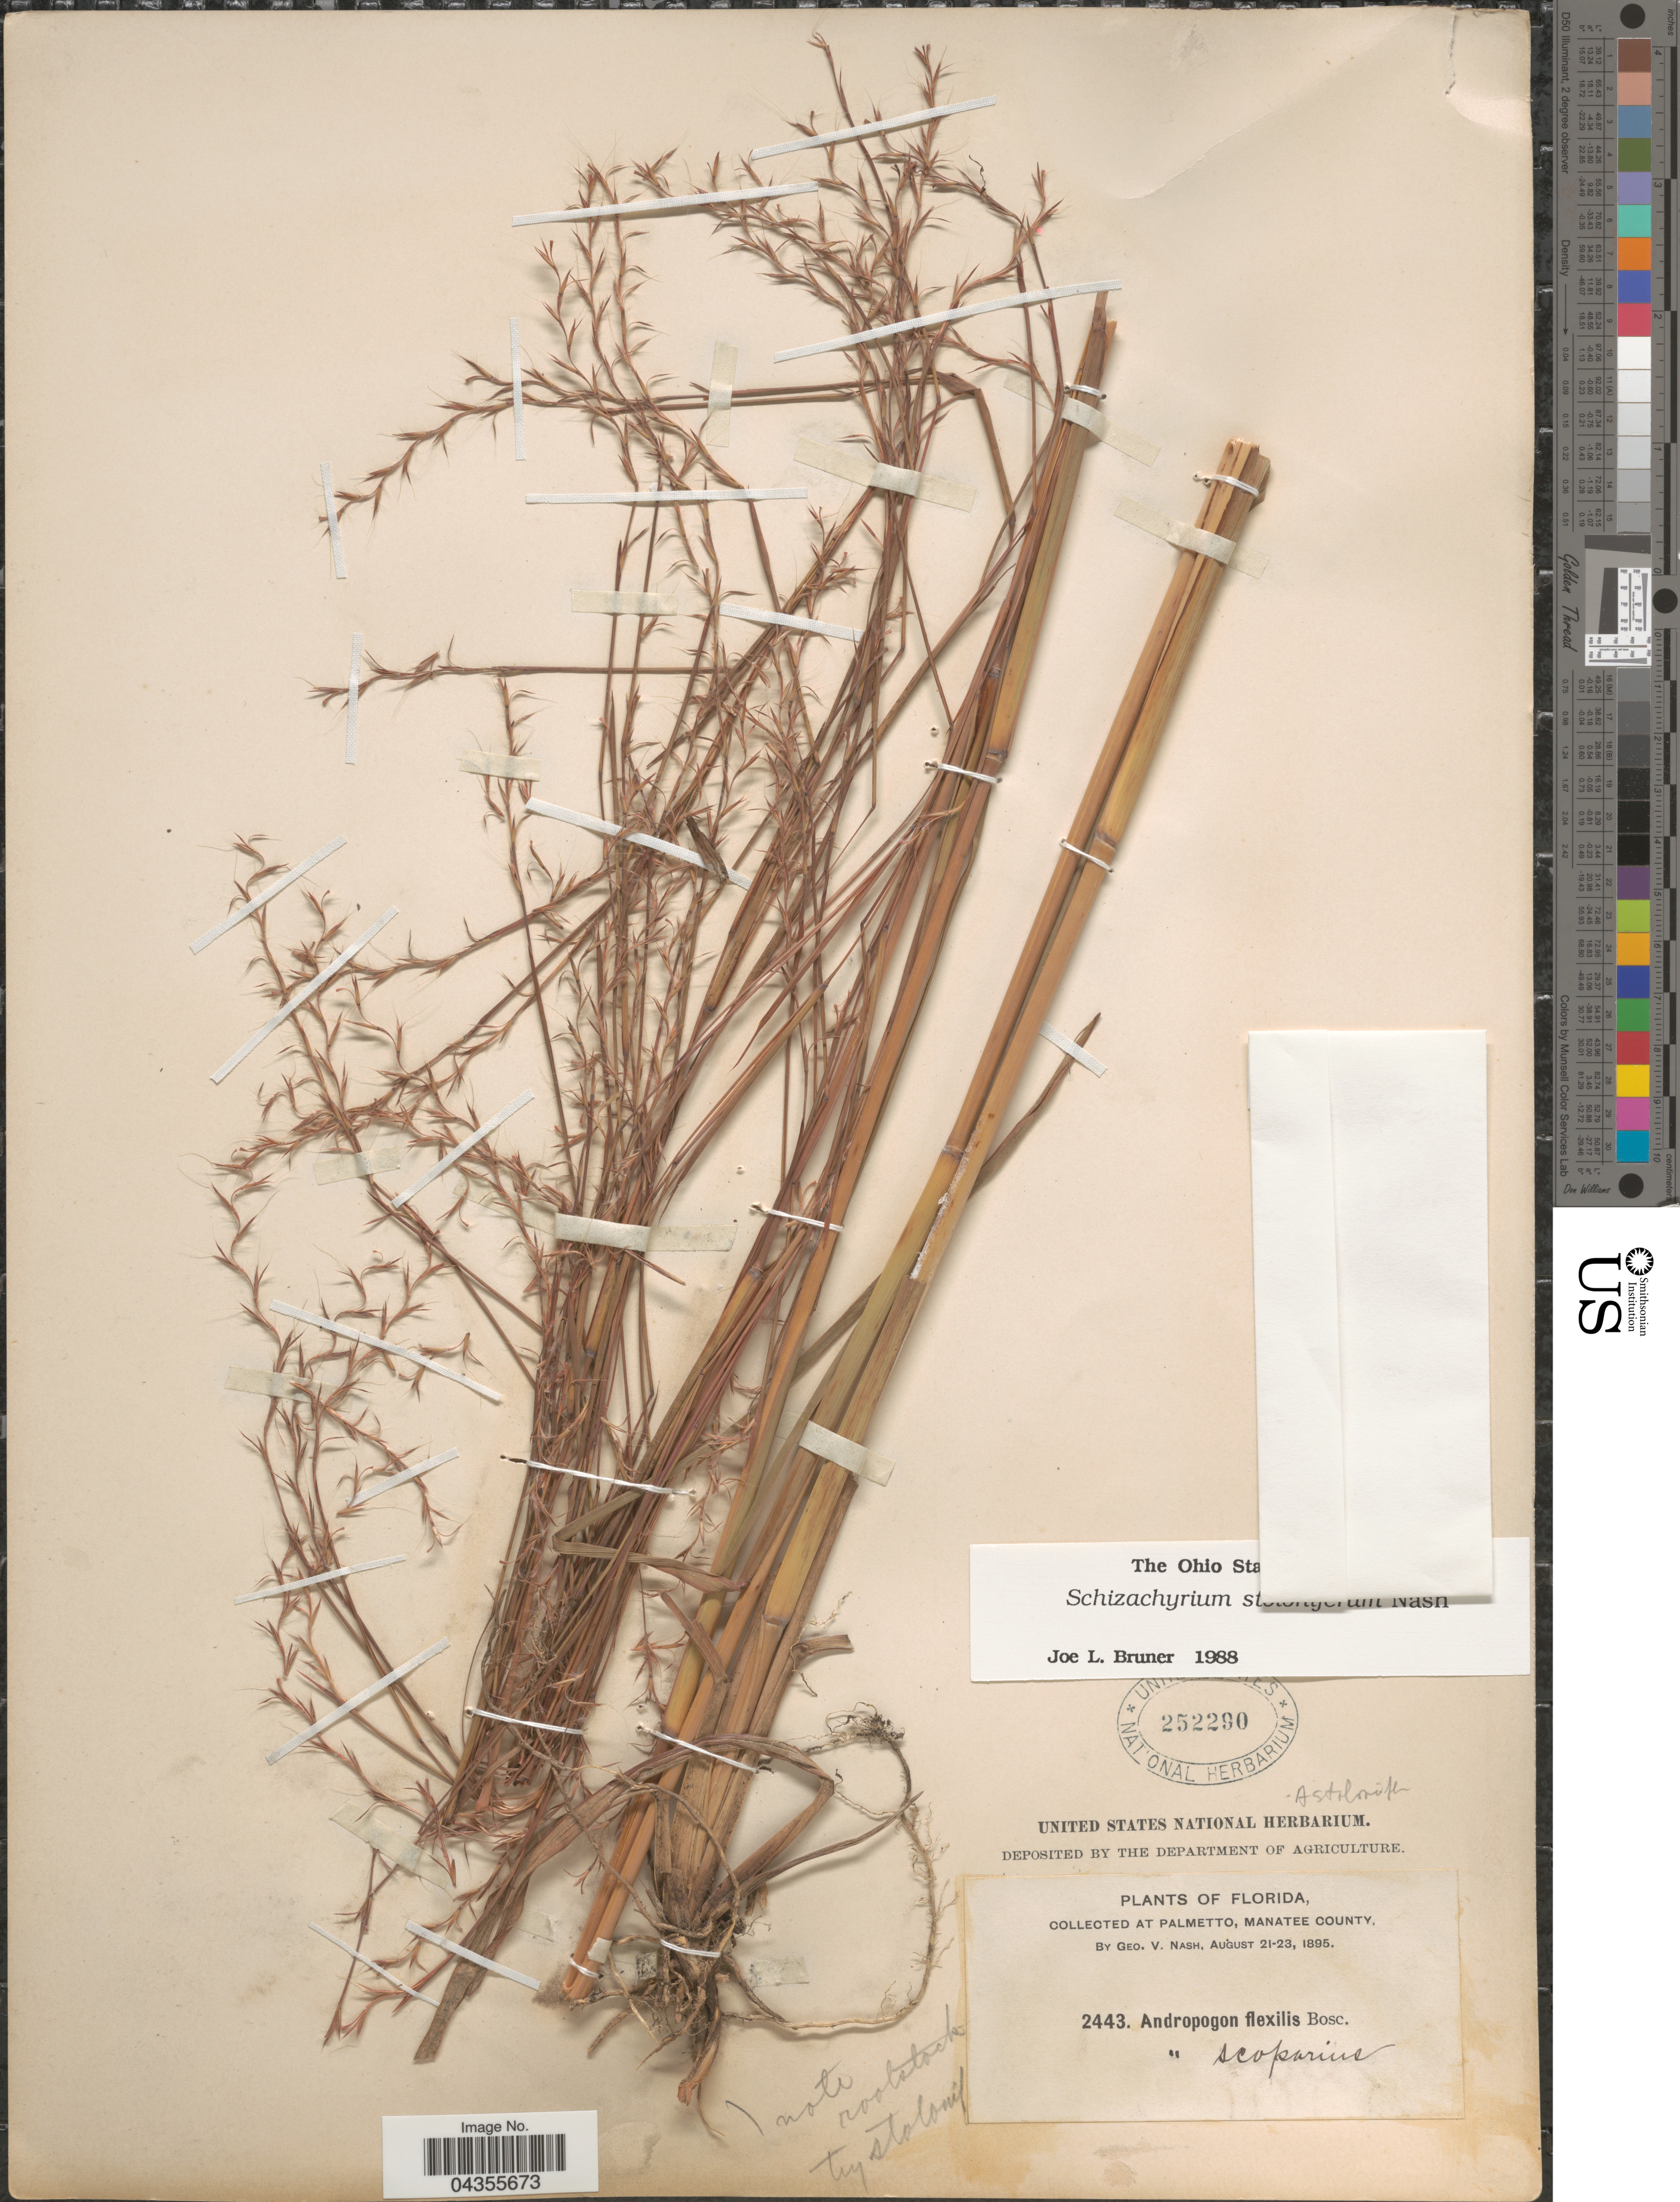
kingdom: Plantae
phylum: Tracheophyta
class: Liliopsida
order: Poales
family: Poaceae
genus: Schizachyrium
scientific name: Schizachyrium scoparium var. stoloniferum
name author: (Nash) Wipff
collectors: G. V. Nash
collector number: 2443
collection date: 1895-08-21/1895-08-23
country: United States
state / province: Florida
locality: At Palmetto, Manatee County.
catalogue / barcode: US 252290